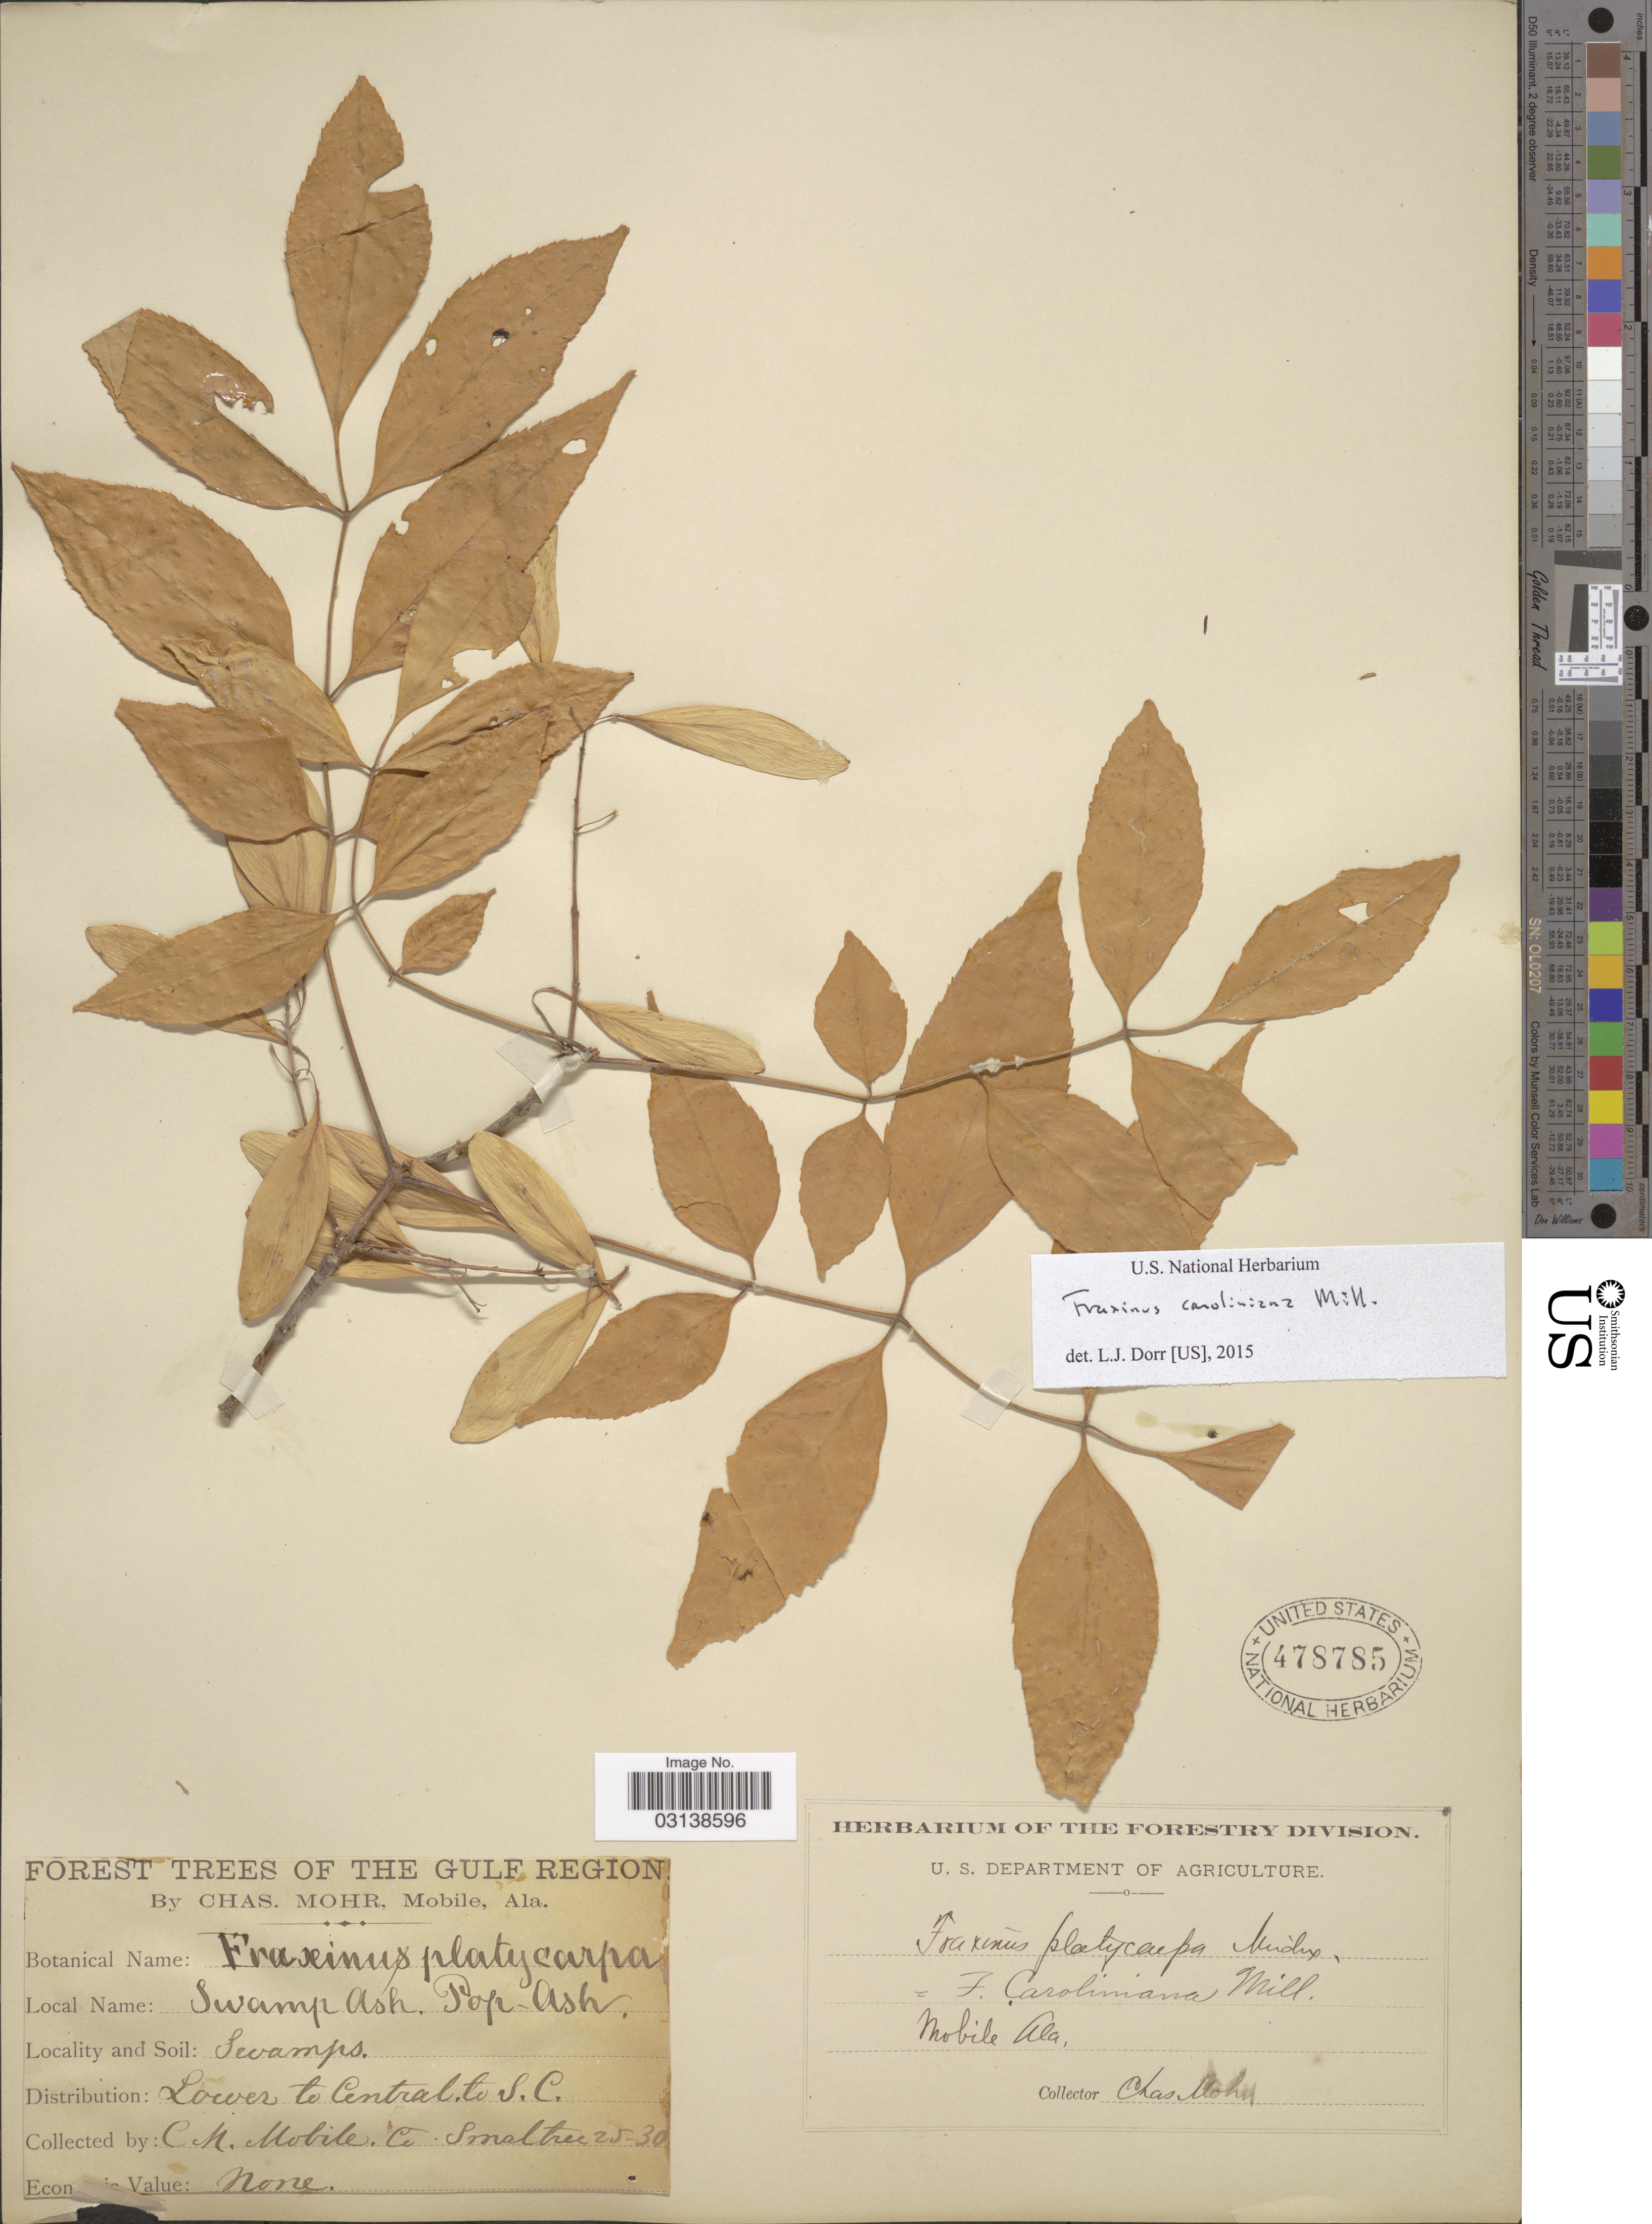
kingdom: Plantae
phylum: Tracheophyta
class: Magnoliopsida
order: Lamiales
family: Oleaceae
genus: Fraxinus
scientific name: Fraxinus caroliniana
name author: Mill.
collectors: Mohr, C. T. (herbarium)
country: United States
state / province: Alabama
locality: Gulf Region. Lower to Central to S.C. [unsure placement] Mobile, Ala.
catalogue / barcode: US 478785